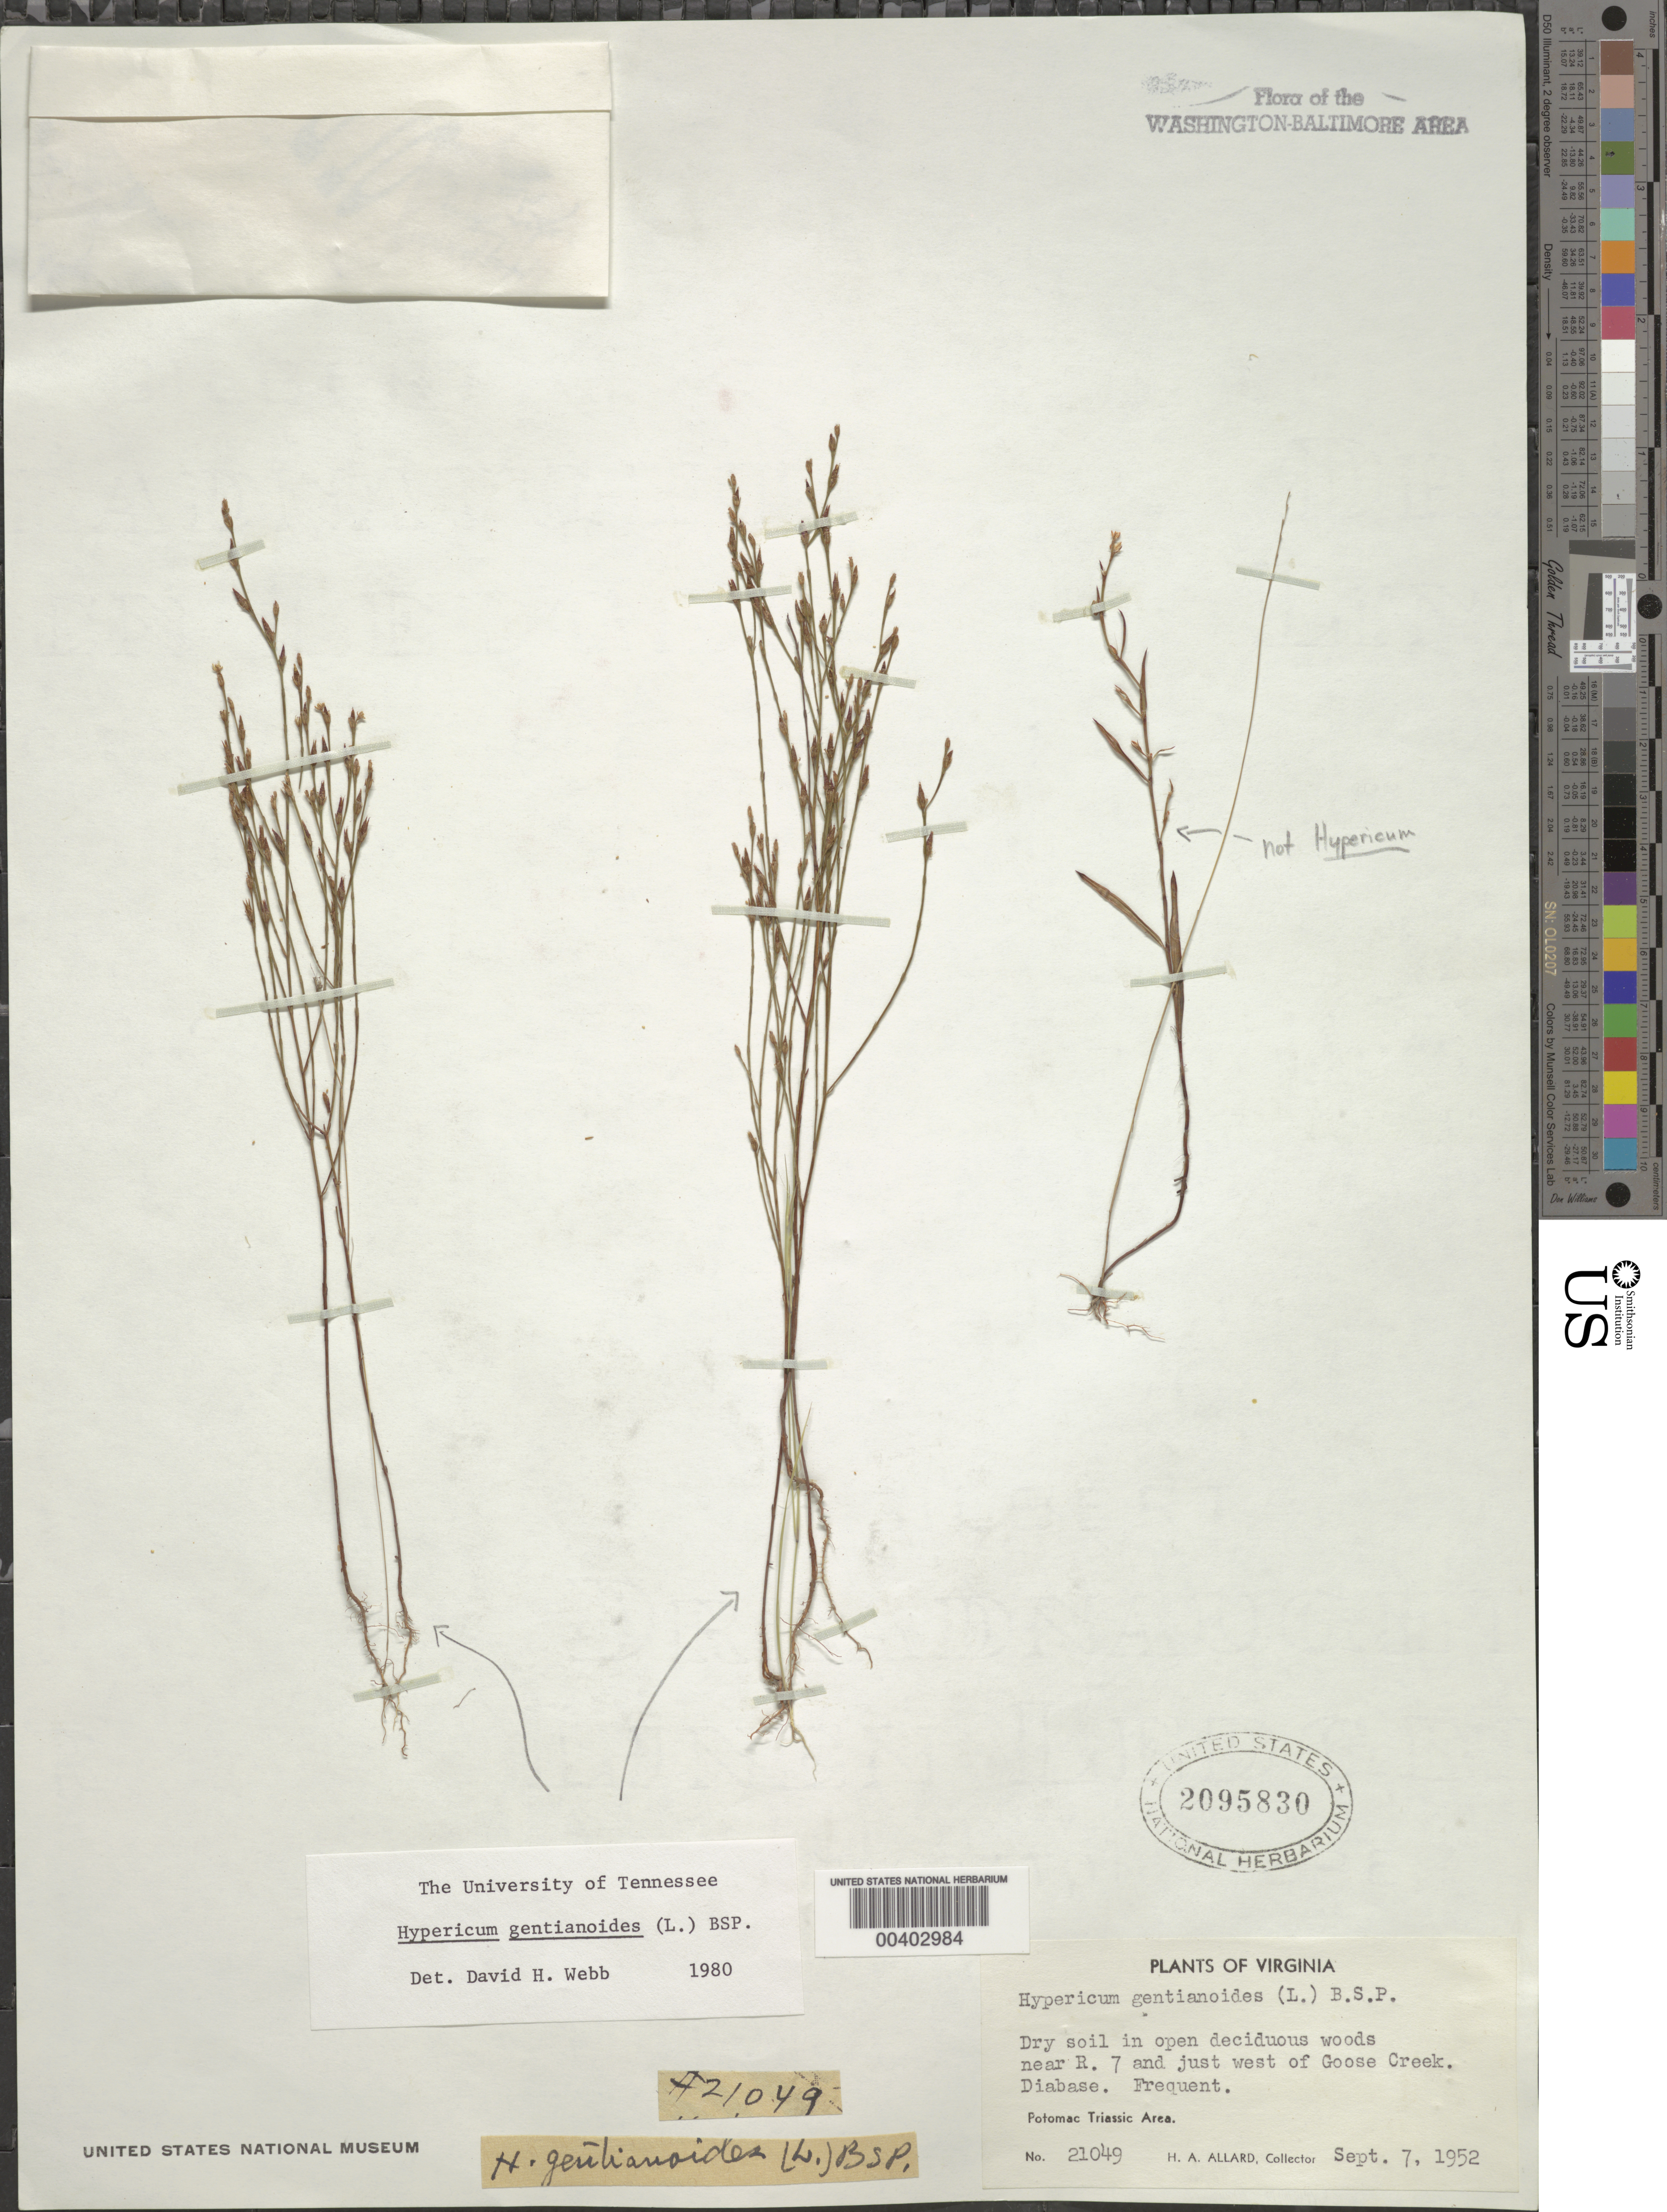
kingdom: Plantae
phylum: Tracheophyta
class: Magnoliopsida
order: Malpighiales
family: Hypericaceae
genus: Hypericum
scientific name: Hypericum gentianoides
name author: (L.) Britton, Stearns & Poggenb.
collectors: H. A. Allard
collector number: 21049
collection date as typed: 07 Sep 1952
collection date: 1952-09-07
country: United States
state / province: Virginia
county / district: Loudoun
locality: Route 7 vicinity, west of Goose Creek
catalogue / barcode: US 2095830